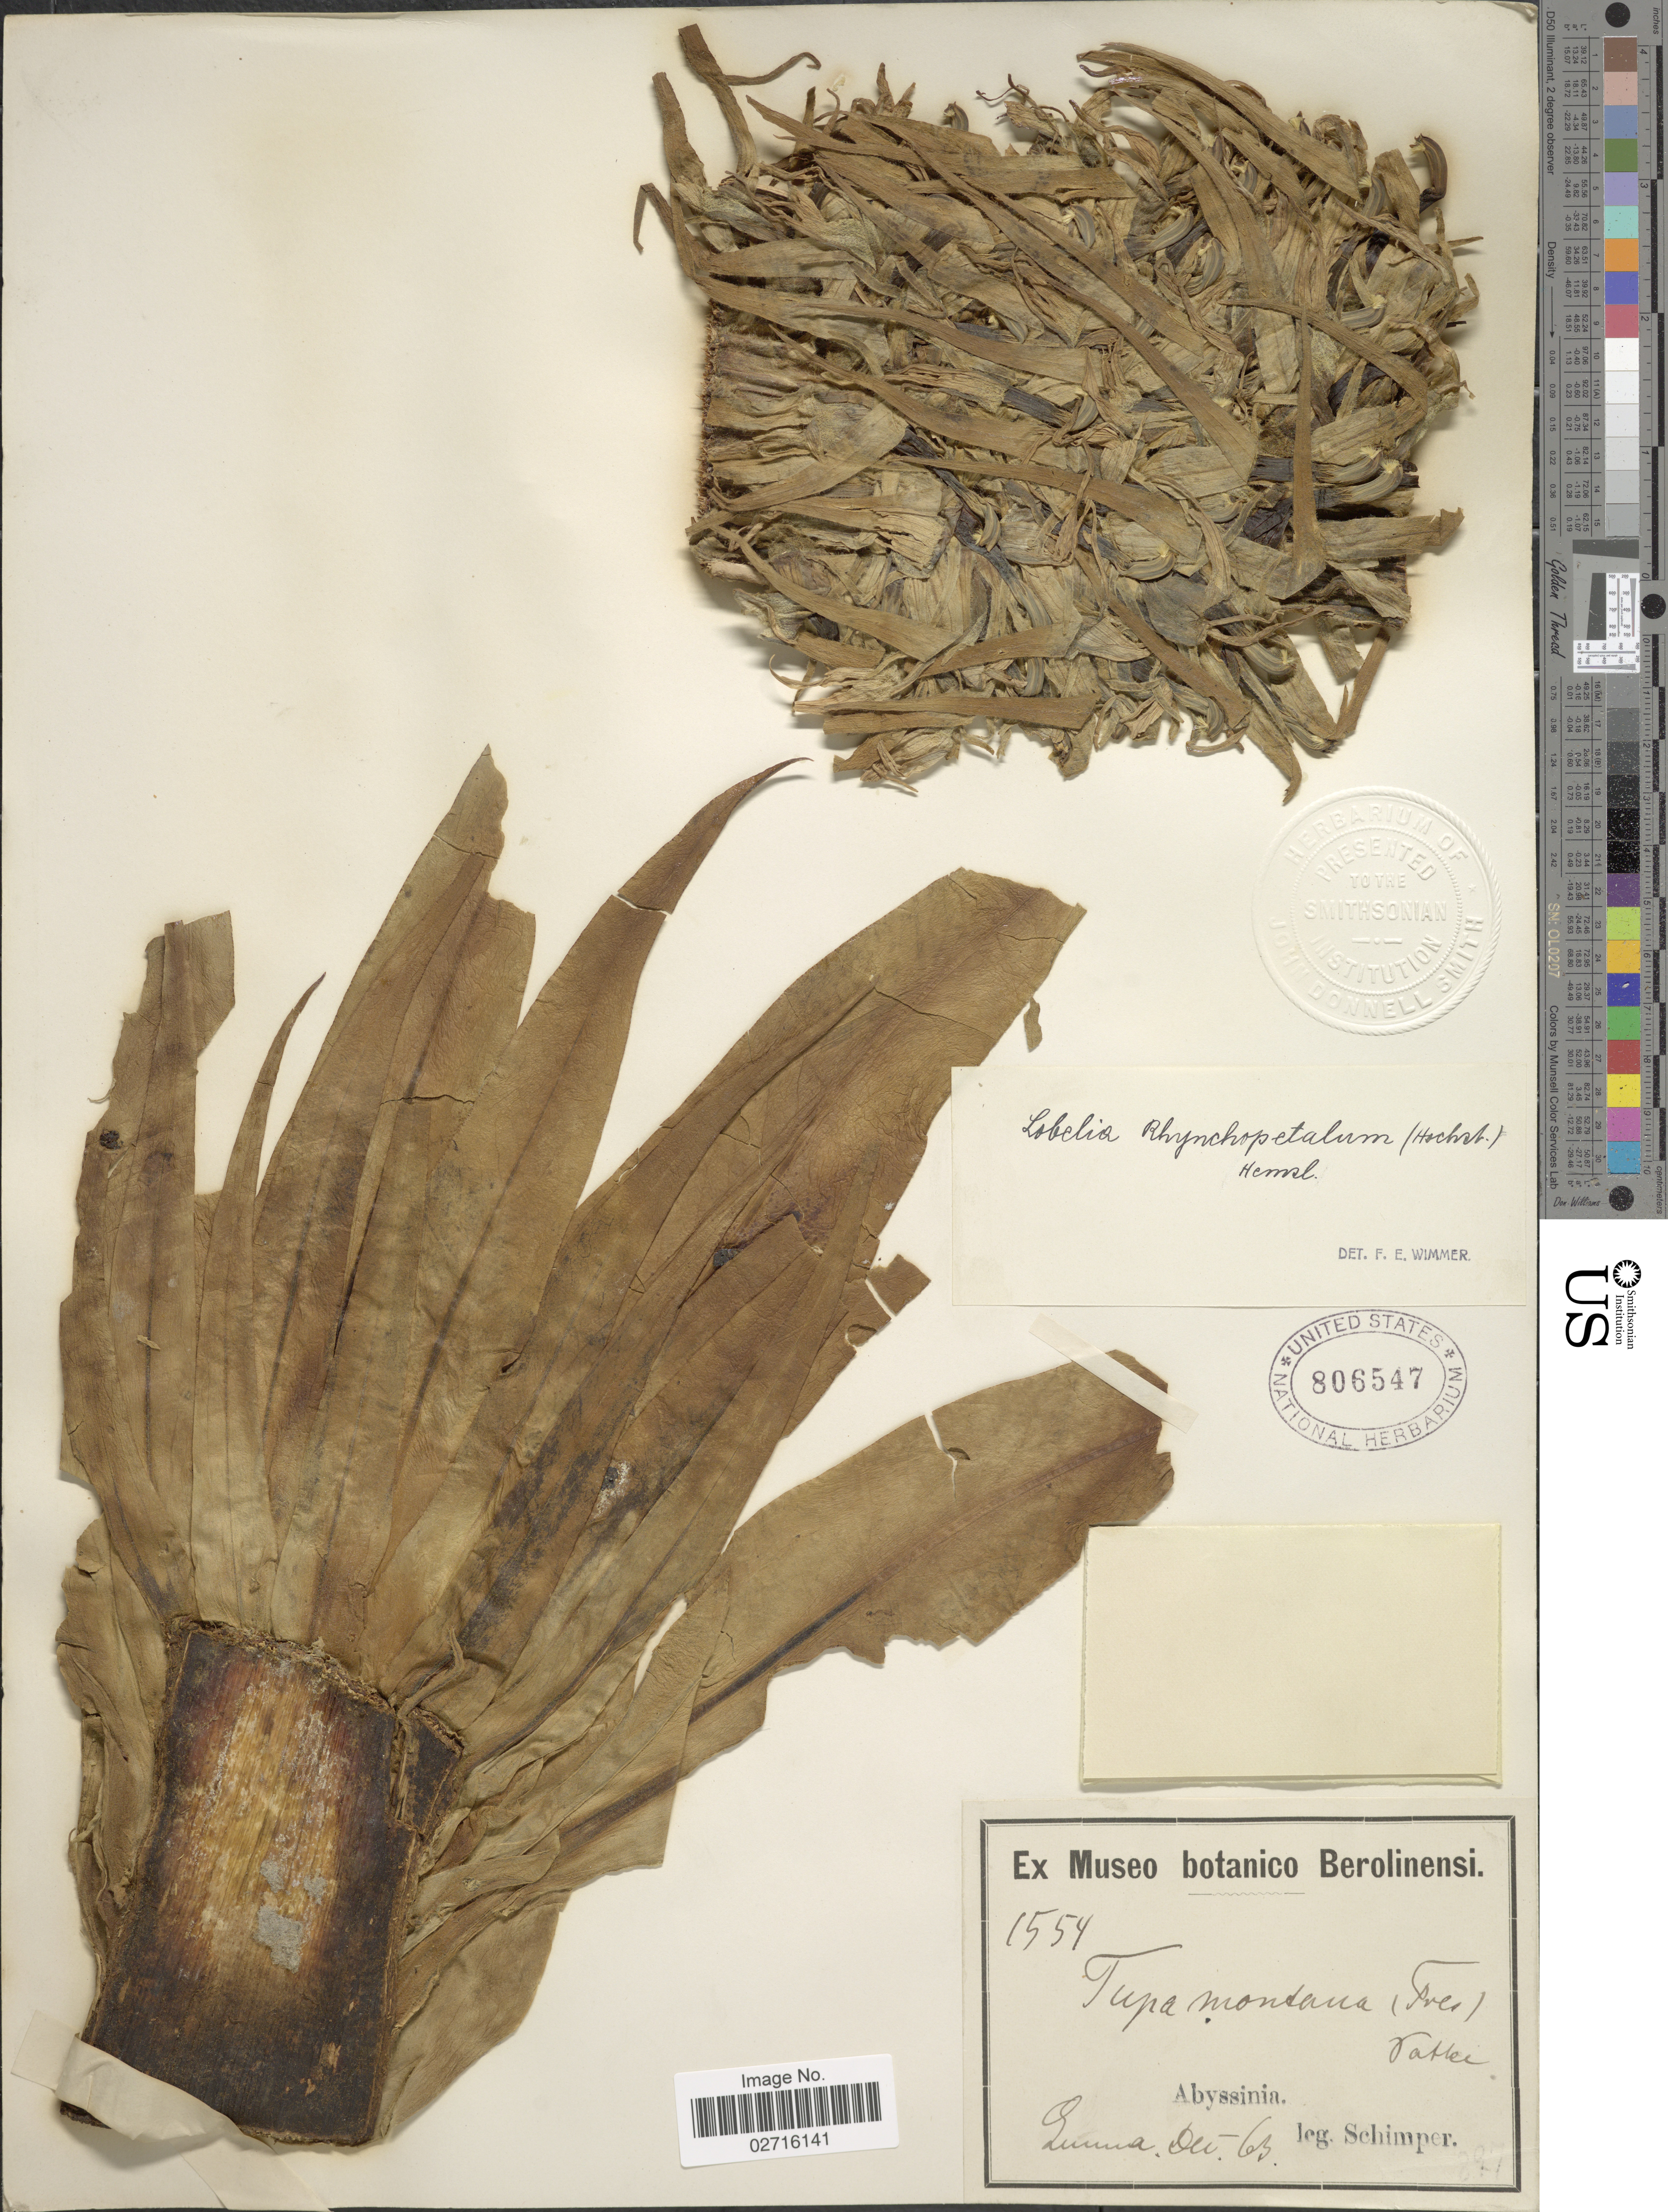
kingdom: Plantae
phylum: Tracheophyta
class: Magnoliopsida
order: Asterales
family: Campanulaceae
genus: Lobelia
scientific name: Lobelia rhynchopetalum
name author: Hemsl.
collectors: -. Schimper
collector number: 1554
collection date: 1863-12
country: Ethiopia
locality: Abyssinia, Gunna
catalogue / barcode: US 806547